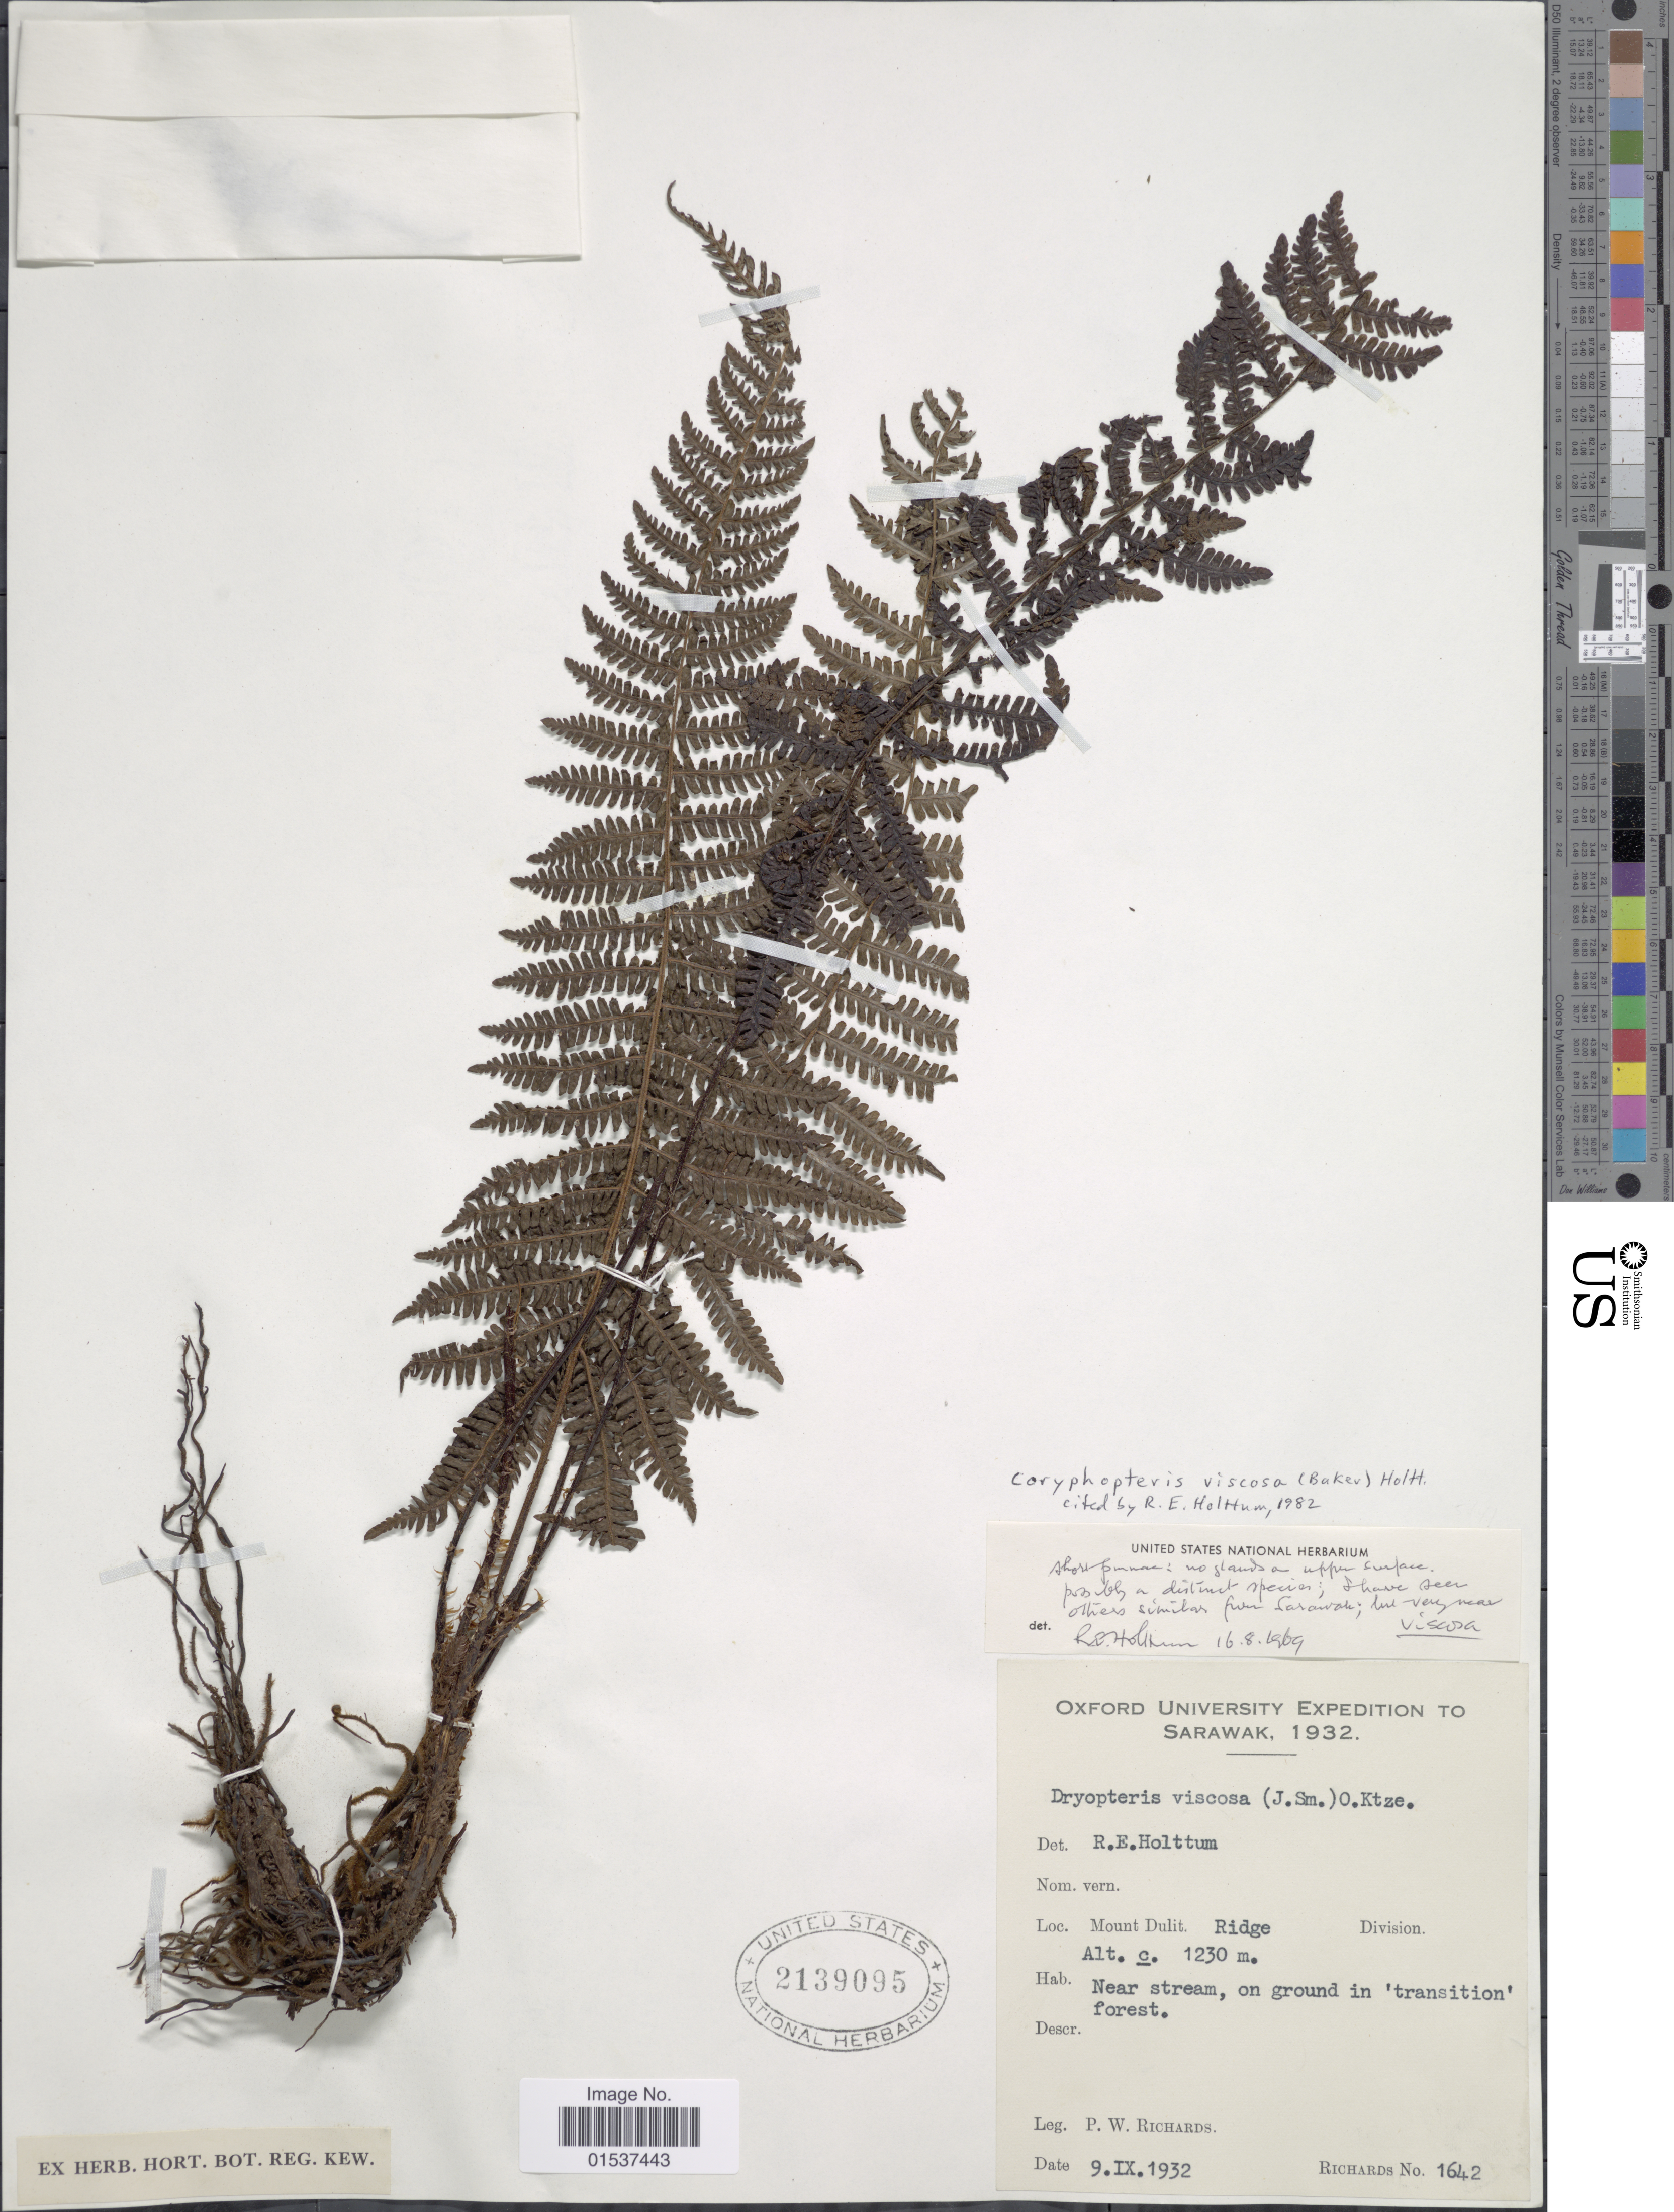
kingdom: Plantae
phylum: Tracheophyta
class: Polypodiopsida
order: Polypodiales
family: Thelypteridaceae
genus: Coryphopteris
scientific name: Coryphopteris viscosa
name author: (Baker) Holttum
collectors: P. Richards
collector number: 1642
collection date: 1932-09-09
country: Malaysia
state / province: Sarawak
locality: Sarawak, Mount Dulit Ridge.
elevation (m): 1230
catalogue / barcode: US 2139095